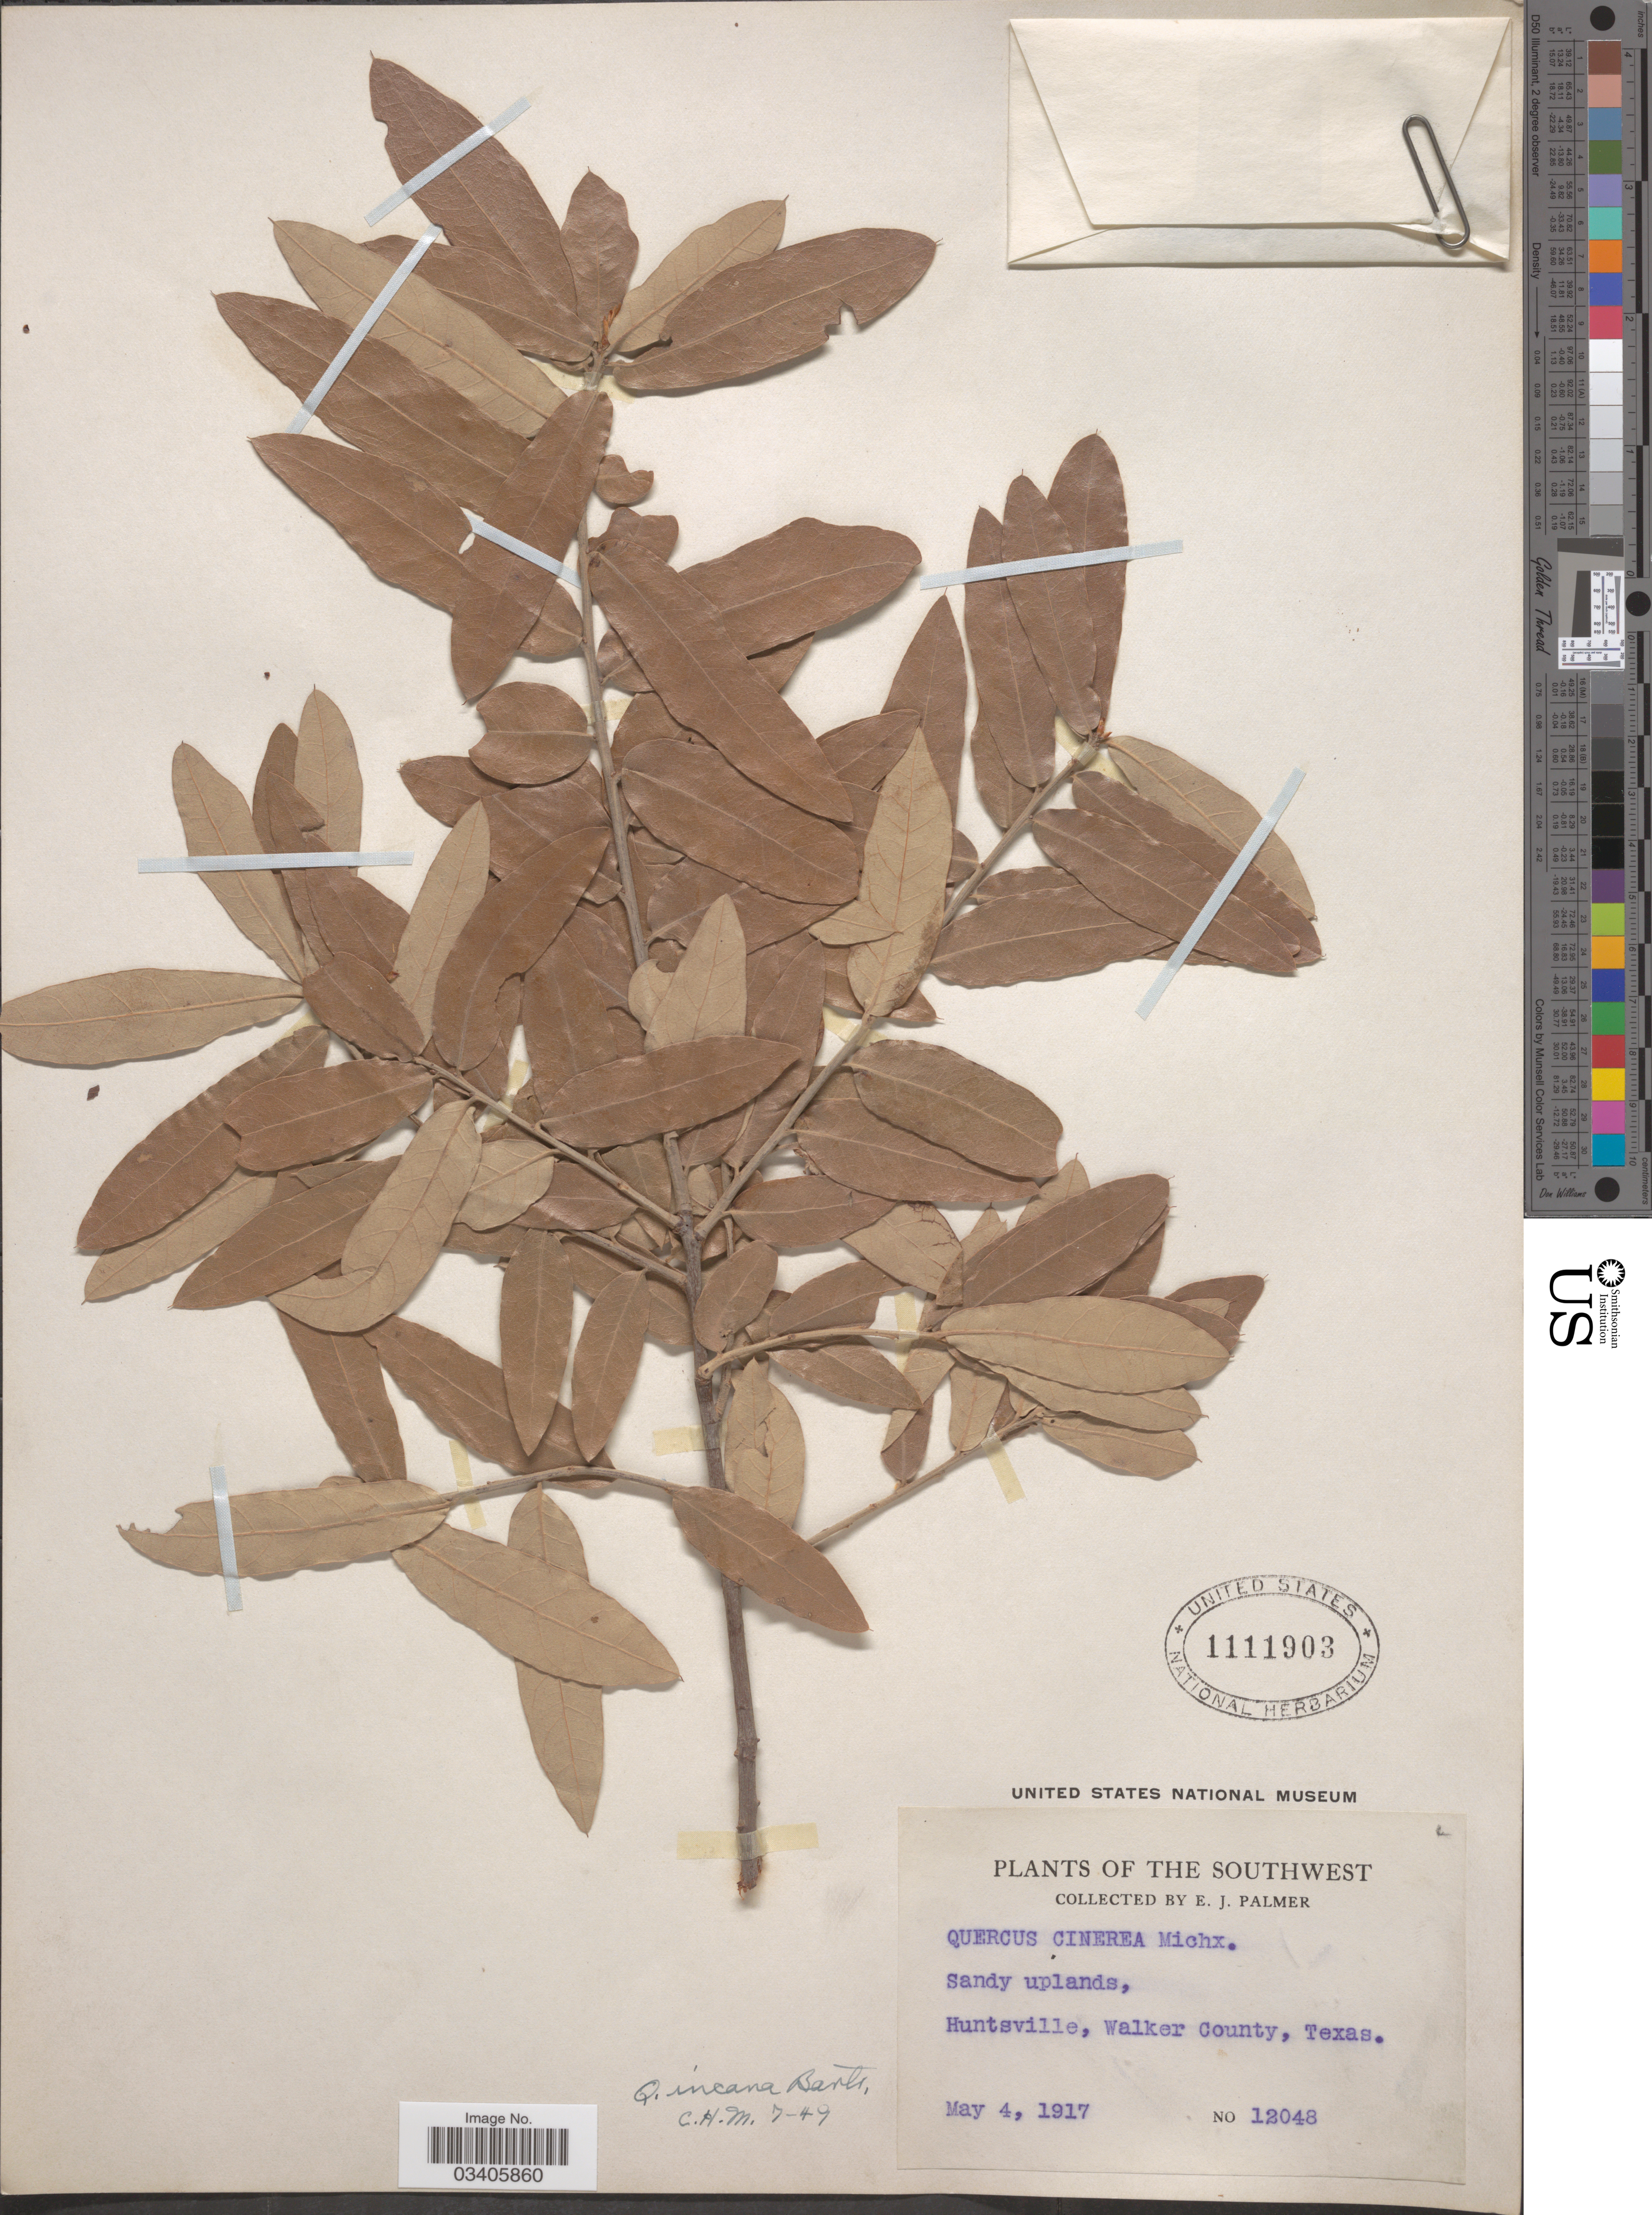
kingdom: Plantae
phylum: Tracheophyta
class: Magnoliopsida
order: Fagales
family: Fagaceae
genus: Quercus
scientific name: Quercus incana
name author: W. Bartram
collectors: E. J. Palmer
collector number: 12048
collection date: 1917-05-04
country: United States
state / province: Texas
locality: The Southwest. Huntsville, Walker County.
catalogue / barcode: US 1111903